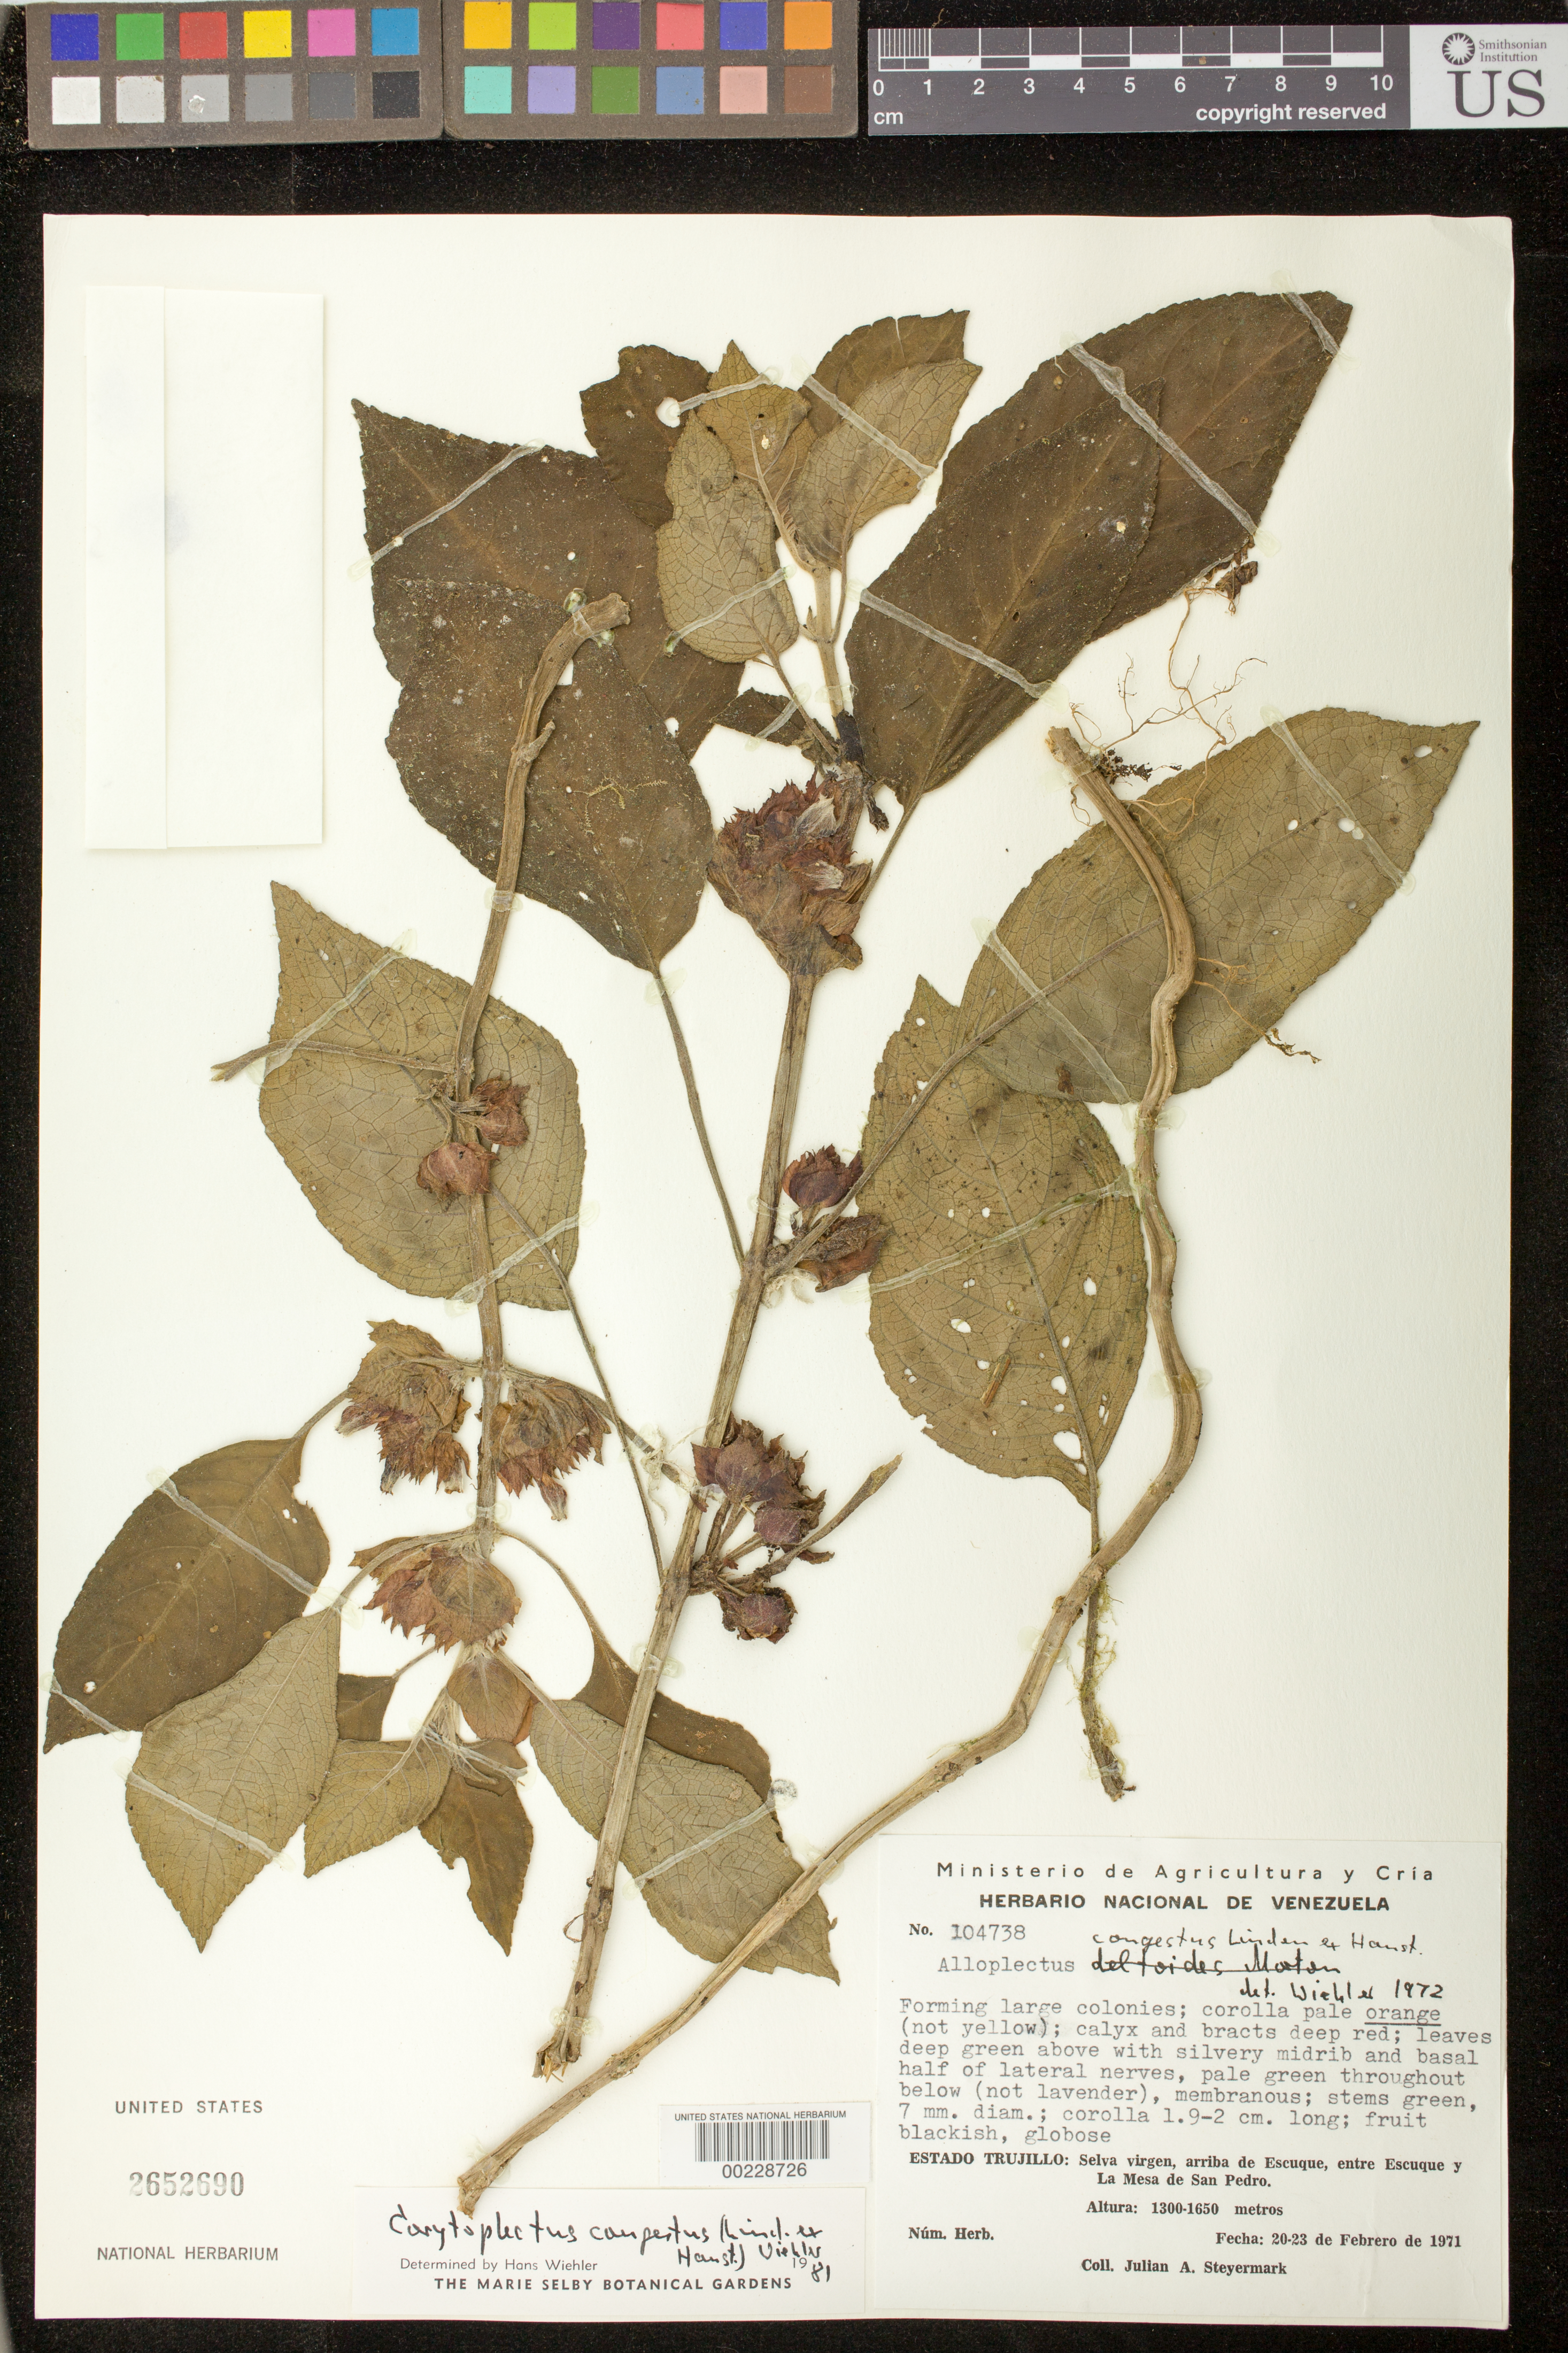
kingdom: Plantae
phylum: Tracheophyta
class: Magnoliopsida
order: Lamiales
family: Gesneriaceae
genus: Corytoplectus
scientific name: Corytoplectus congestus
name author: (Linden ex Hanst.) Wiehler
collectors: J. Steyermark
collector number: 104738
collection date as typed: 20-23 Feb 1971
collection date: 1971-02-20/1971-02-23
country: Venezuela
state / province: Trujillo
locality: Above Escuque, between Escuque and La Mesa de San Pedro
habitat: Virgin forest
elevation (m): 1300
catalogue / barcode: US 2652690